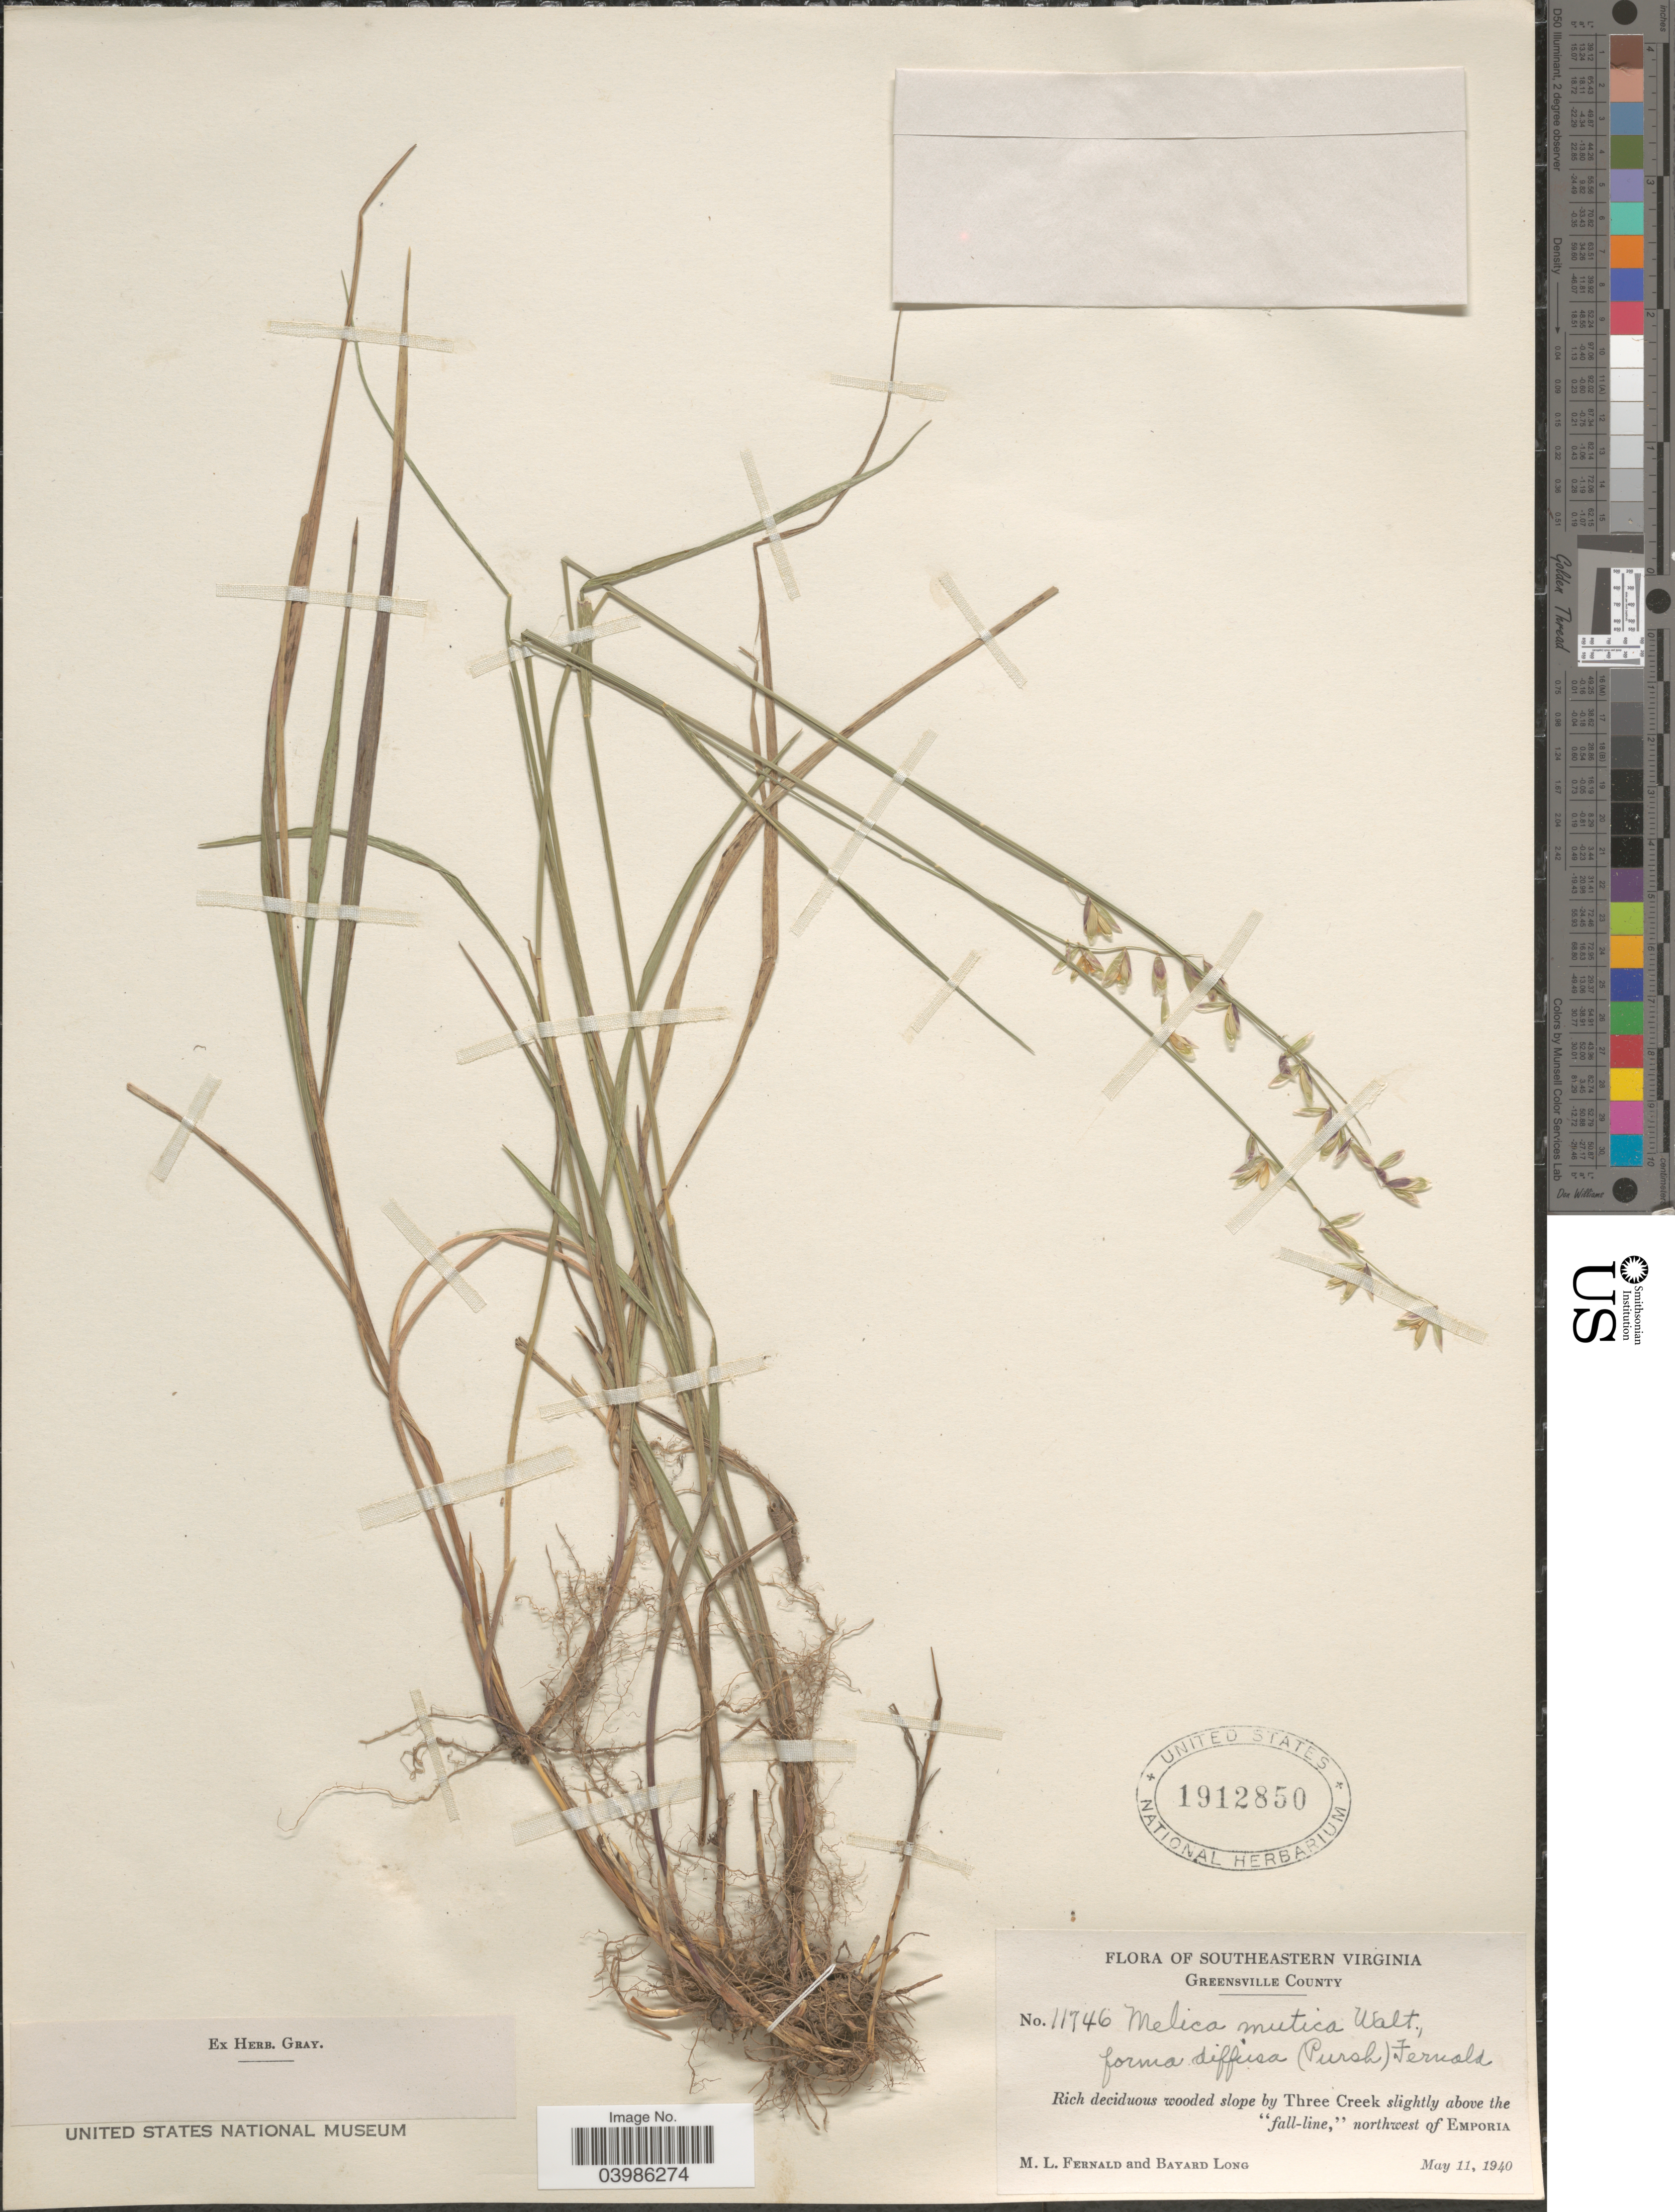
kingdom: Plantae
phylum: Tracheophyta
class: Liliopsida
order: Poales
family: Poaceae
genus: Melica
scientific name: Melica mutica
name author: Walter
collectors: M. L. Fernald & B. Long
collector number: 11746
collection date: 1940-05-11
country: United States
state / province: Virginia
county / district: Greensville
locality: Southeastern Virginia. Greensville County. Rich deciduous wooded slope by Three Creek slightly above the "fall-line," northwest of Emporia.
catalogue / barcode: US 1912850